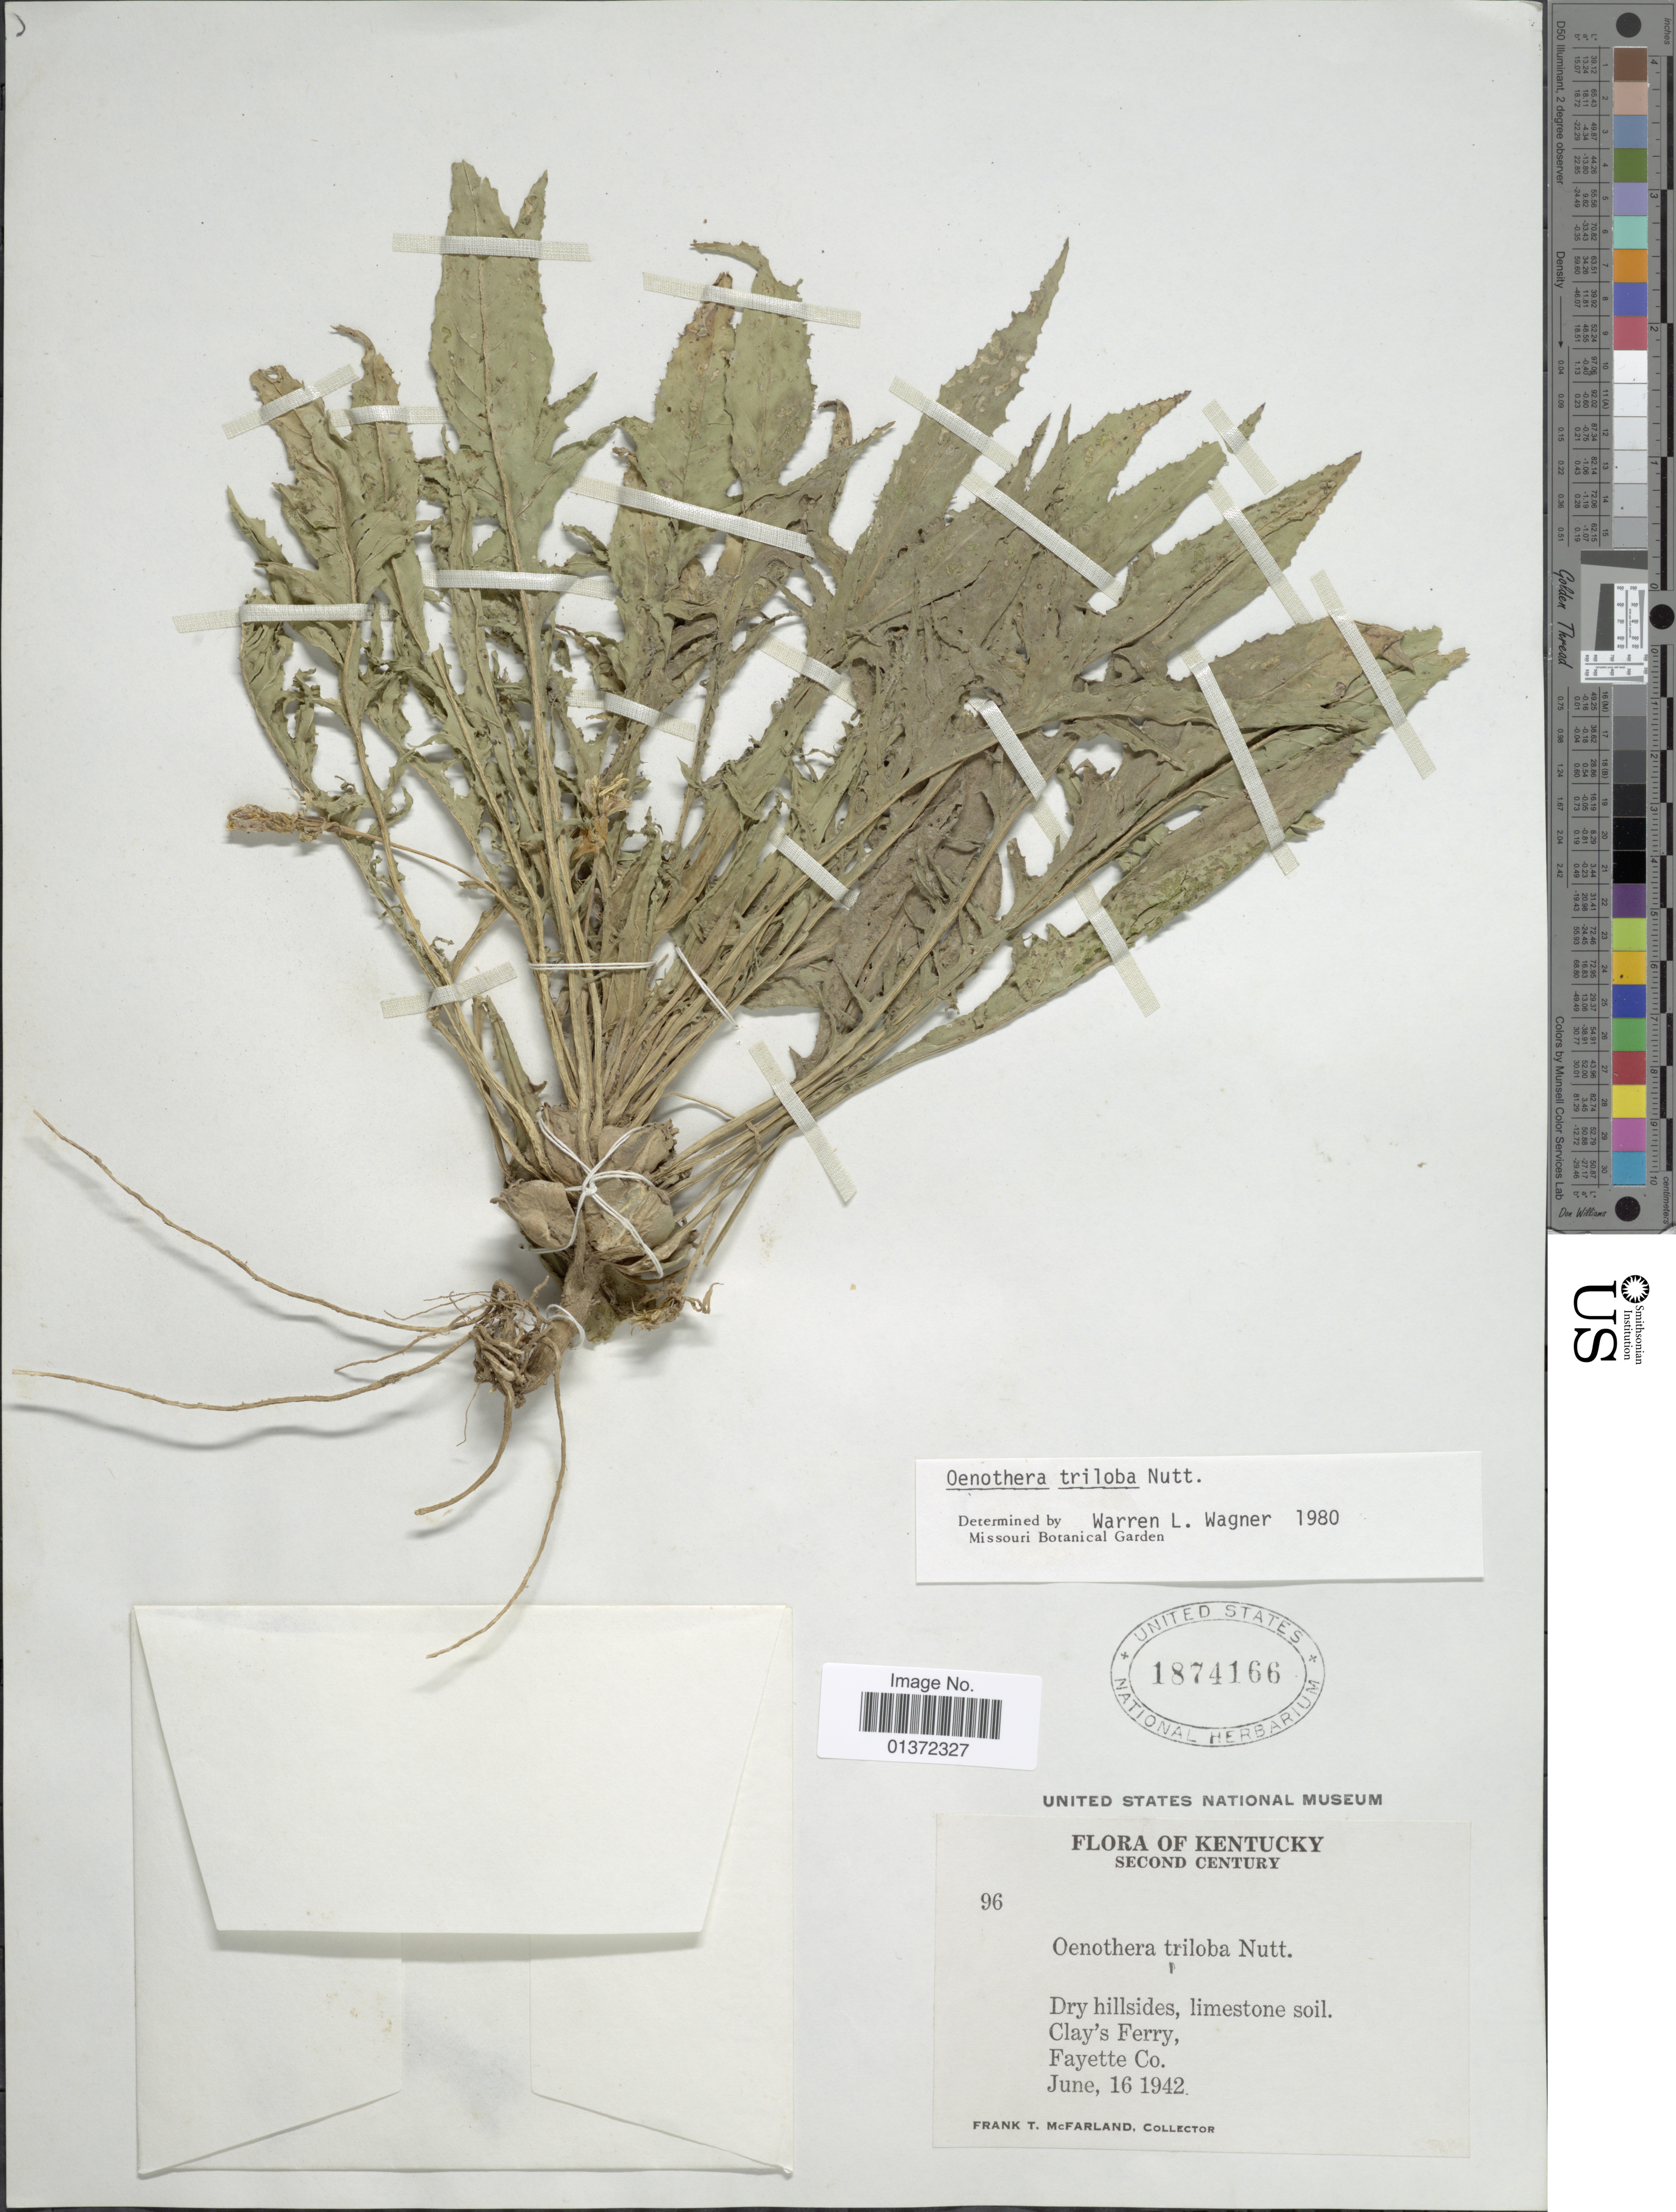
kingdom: Plantae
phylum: Tracheophyta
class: Magnoliopsida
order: Myrtales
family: Onagraceae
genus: Oenothera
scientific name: Oenothera triloba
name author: Nutt.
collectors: F. McFarland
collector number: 96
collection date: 1942-06-16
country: United States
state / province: Kentucky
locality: Second Century, Clay's Ferry, Fayette Co.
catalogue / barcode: US 1874166